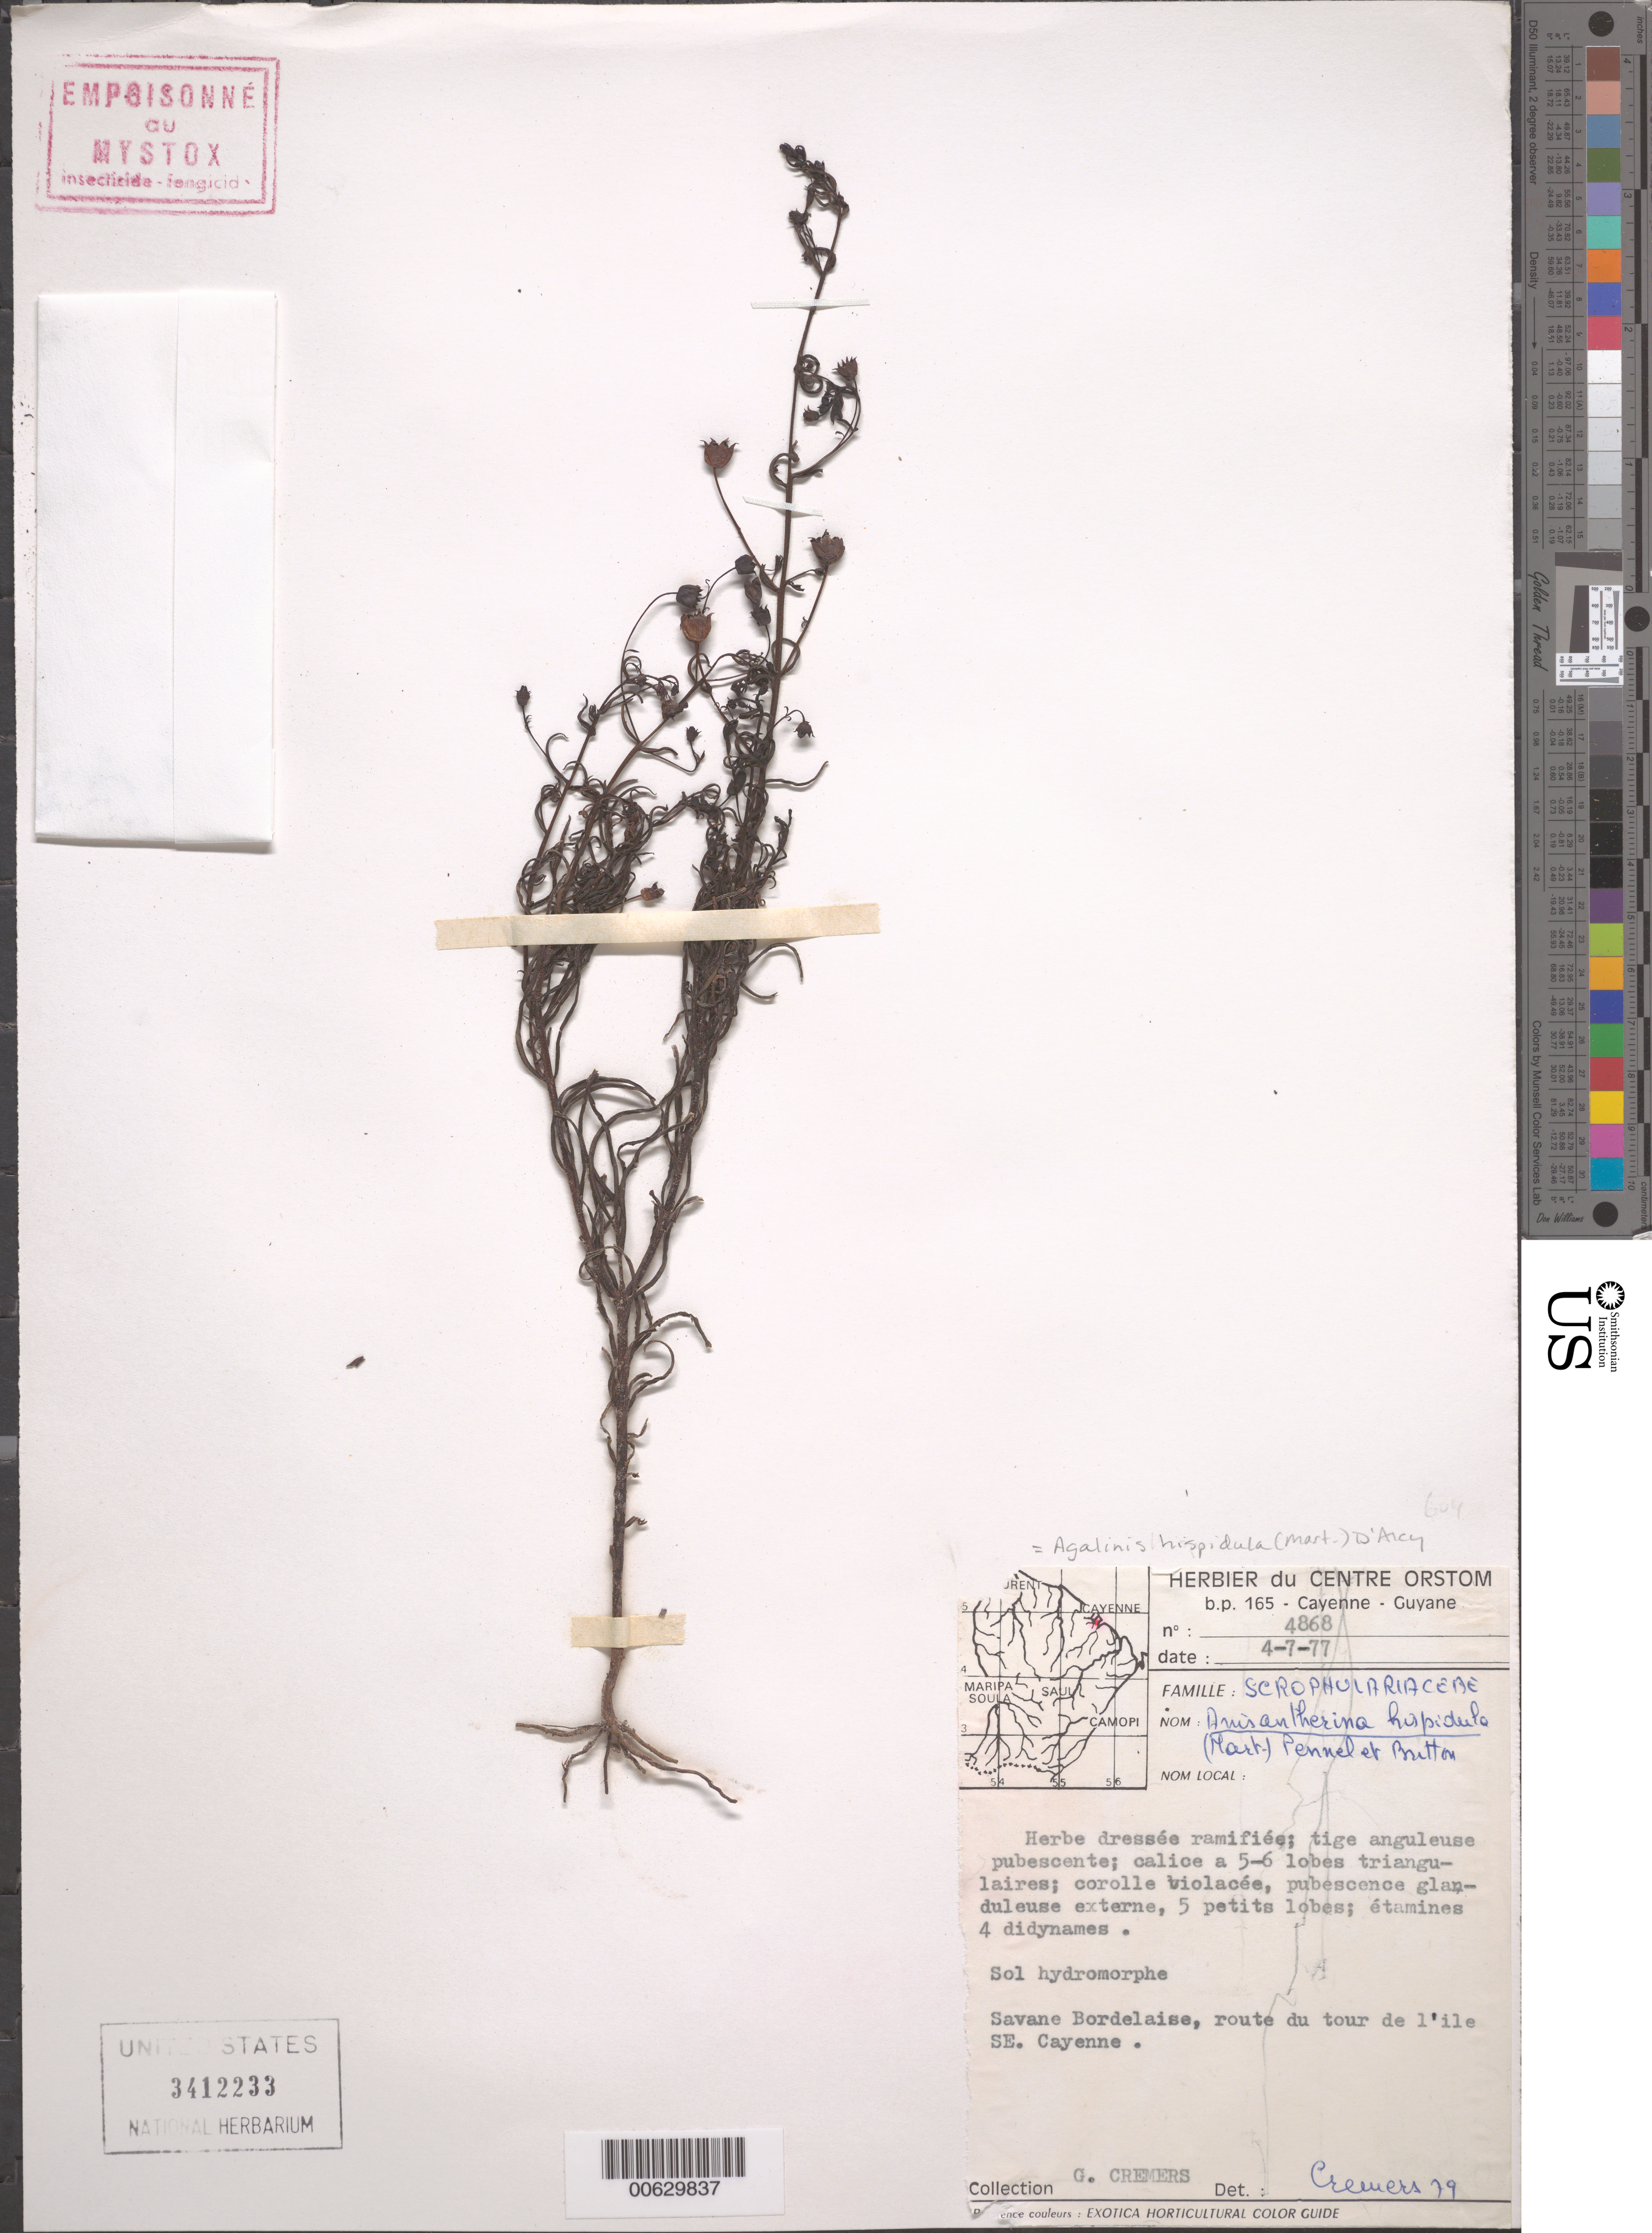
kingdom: Plantae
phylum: Tracheophyta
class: Magnoliopsida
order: Lamiales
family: Orobanchaceae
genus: Anisantherina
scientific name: Anisantherina hispidula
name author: (Mart.) Pennell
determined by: Cremers, Georges A.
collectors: G. Cremers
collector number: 4868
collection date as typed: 4-Jul-77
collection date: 1977-07-04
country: French Guiana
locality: Savane Bordelaise, route du tour d'Ile SE Cayenne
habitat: Sol hydromorphe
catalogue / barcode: US 3412233